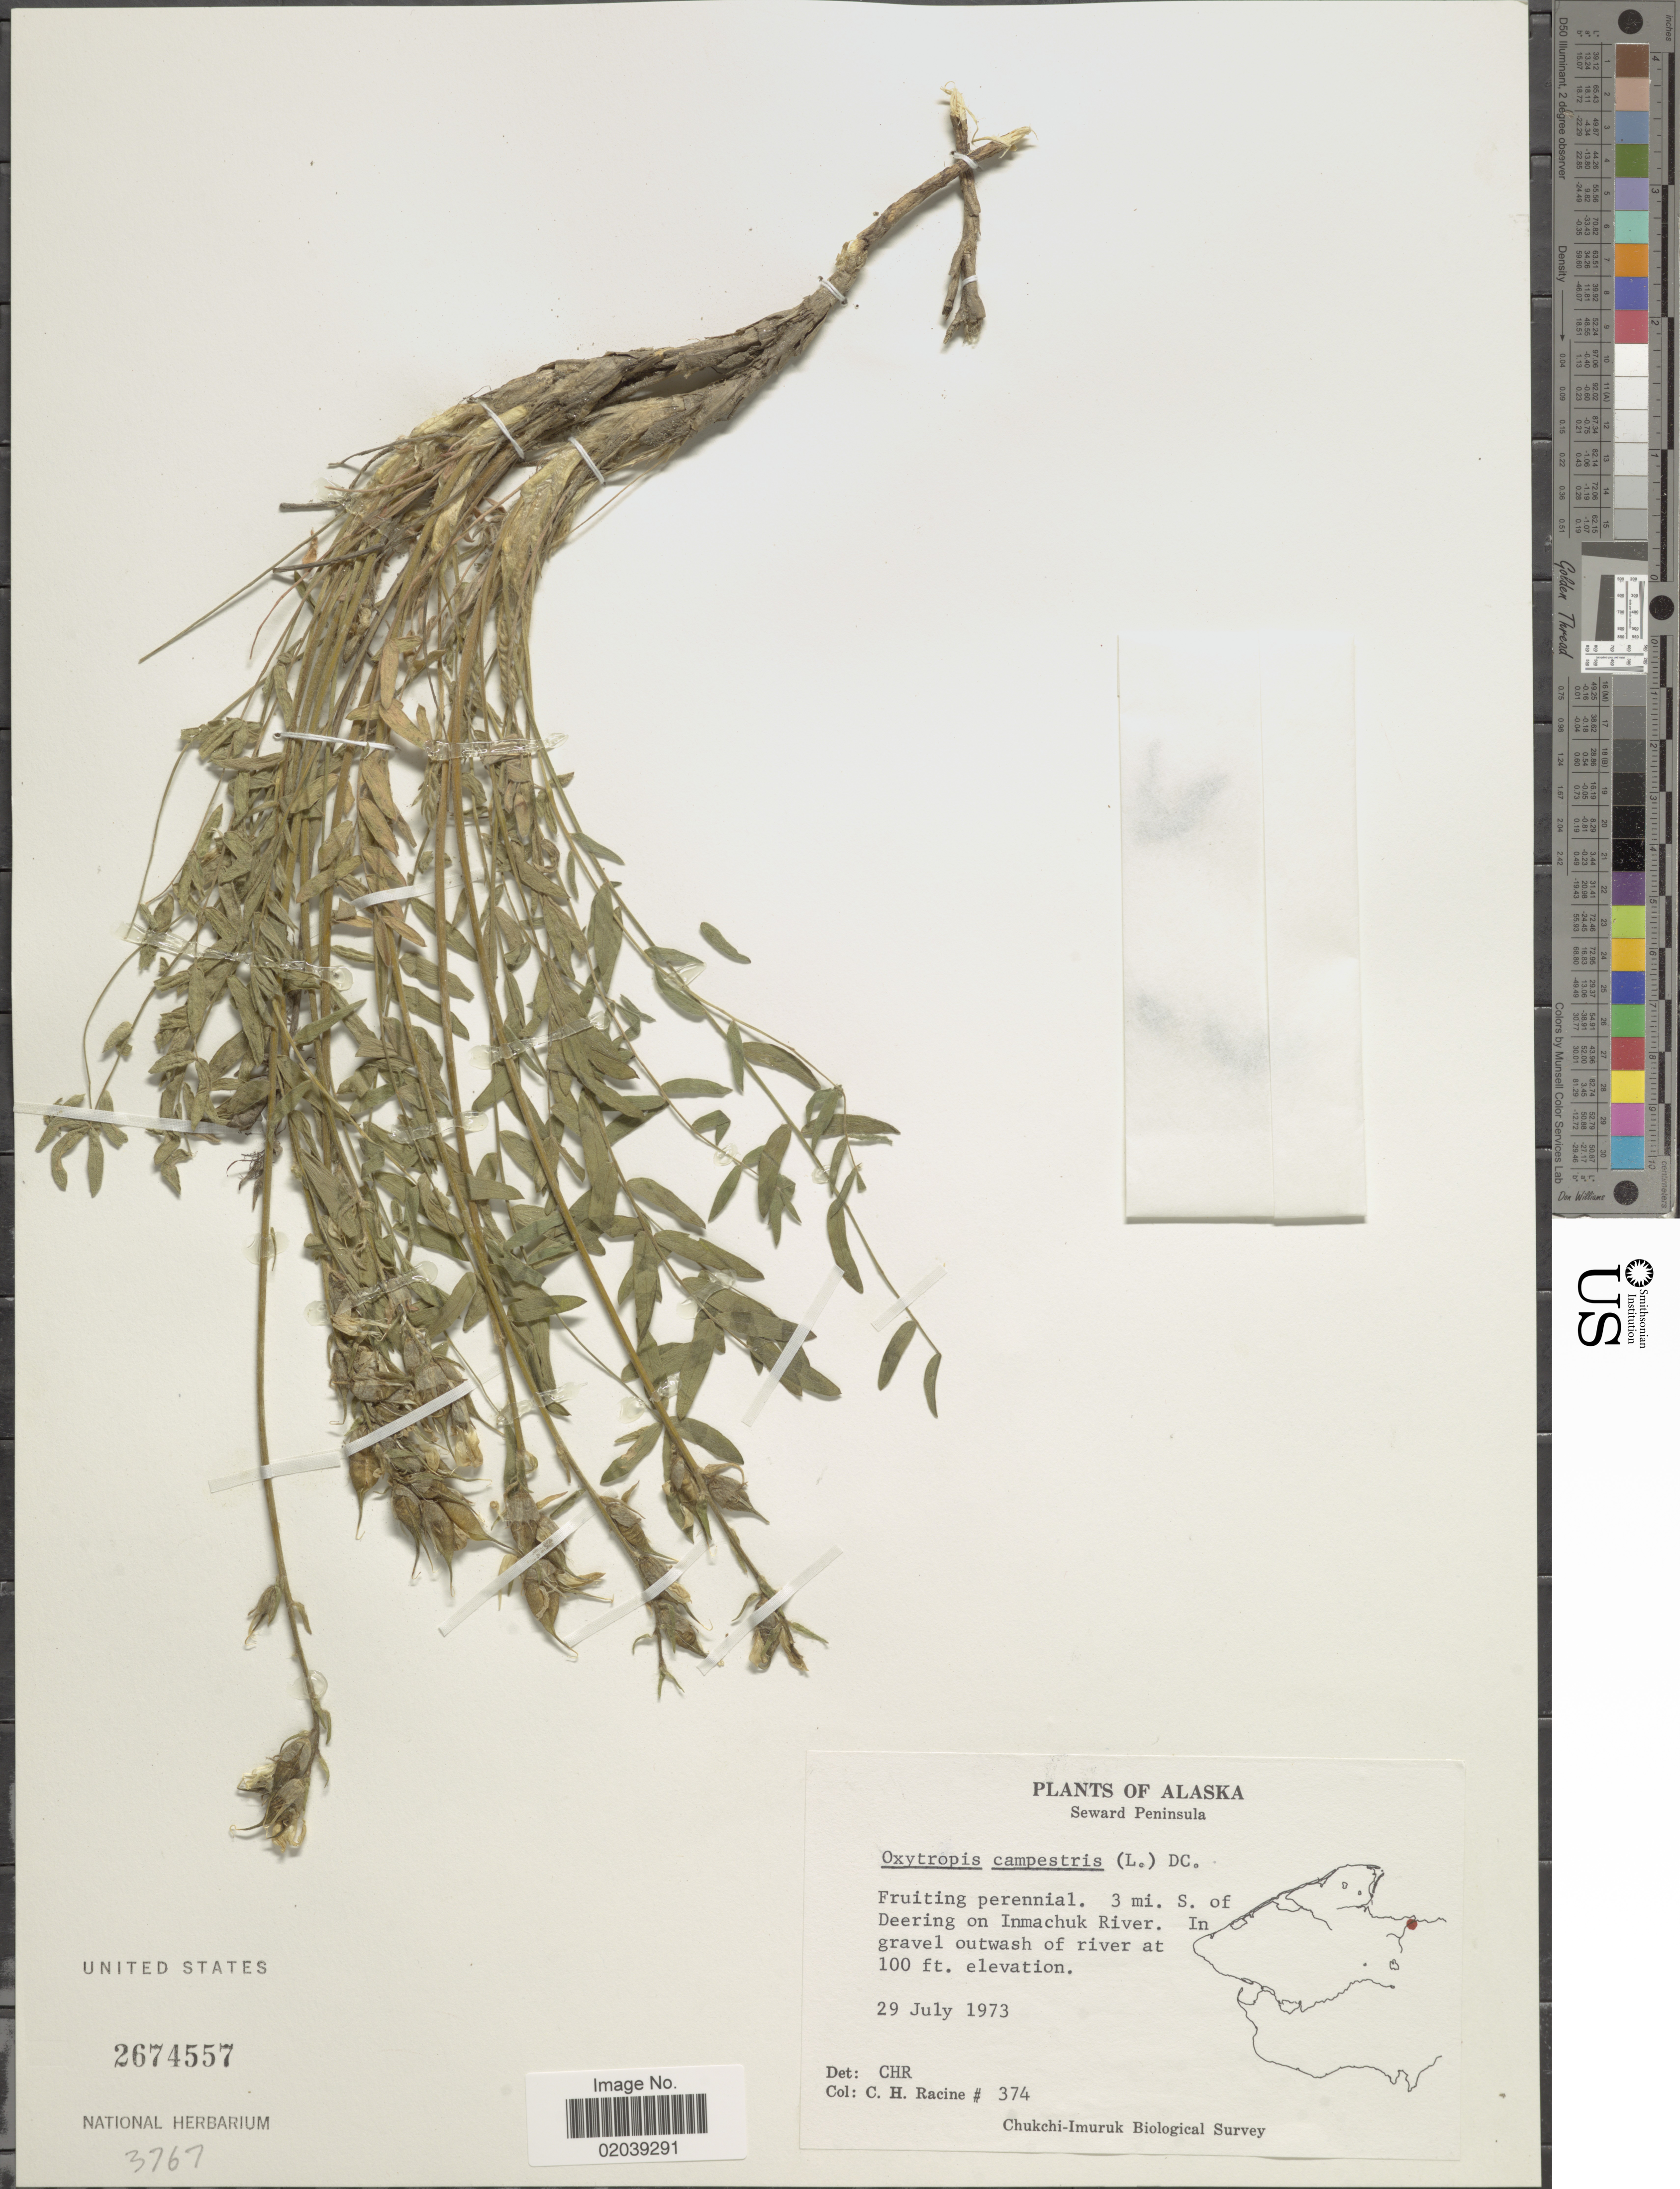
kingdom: Plantae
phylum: Tracheophyta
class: Magnoliopsida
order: Fabales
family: Fabaceae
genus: Oxytropis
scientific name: Oxytropis campestris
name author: (L.) DC.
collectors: C. Racine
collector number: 374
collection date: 1973-07-29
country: United States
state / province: Alaska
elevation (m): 30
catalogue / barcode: US 2674557